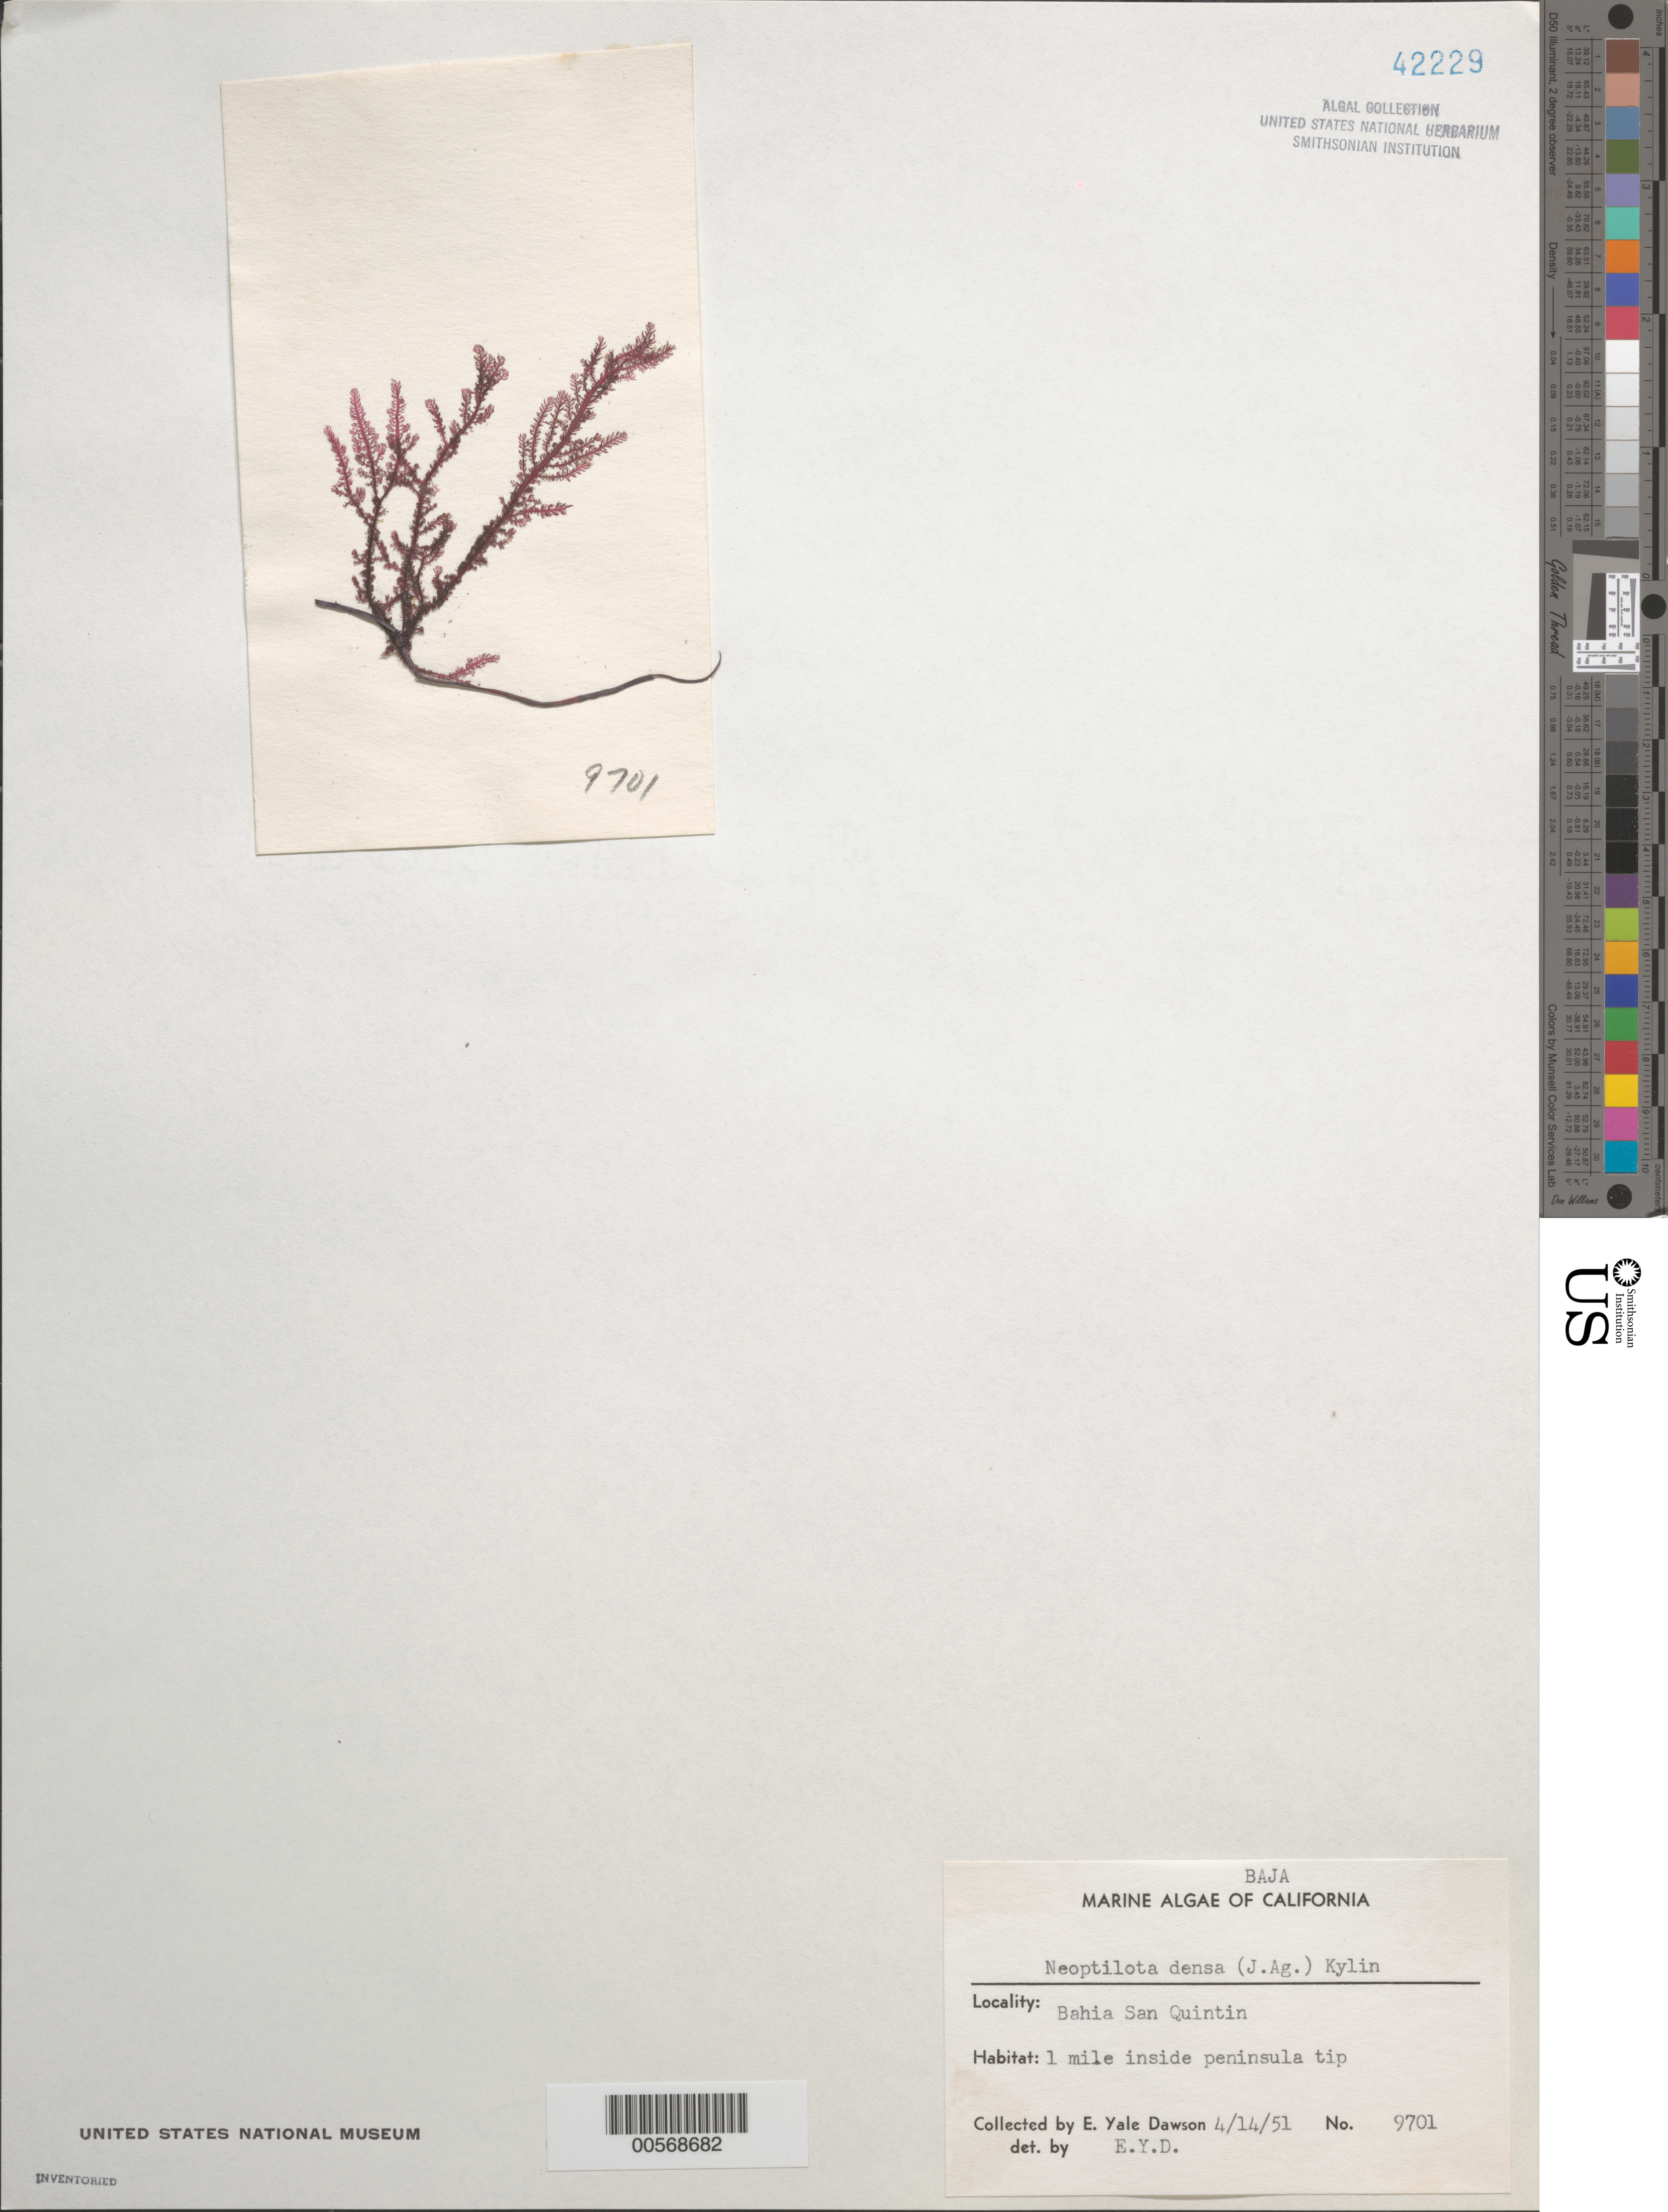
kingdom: Plantae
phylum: Rhodophyta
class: Florideophyceae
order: Ceramiales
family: Wrangeliaceae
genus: Ptilota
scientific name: Ptilota densa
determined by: Algae name updating Project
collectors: E. Y. Dawson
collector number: EYD 9701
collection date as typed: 14 Apr 1951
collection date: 1951-04-14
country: Mexico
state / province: Baja California Norte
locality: Bahia San Quintin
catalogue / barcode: US 42229